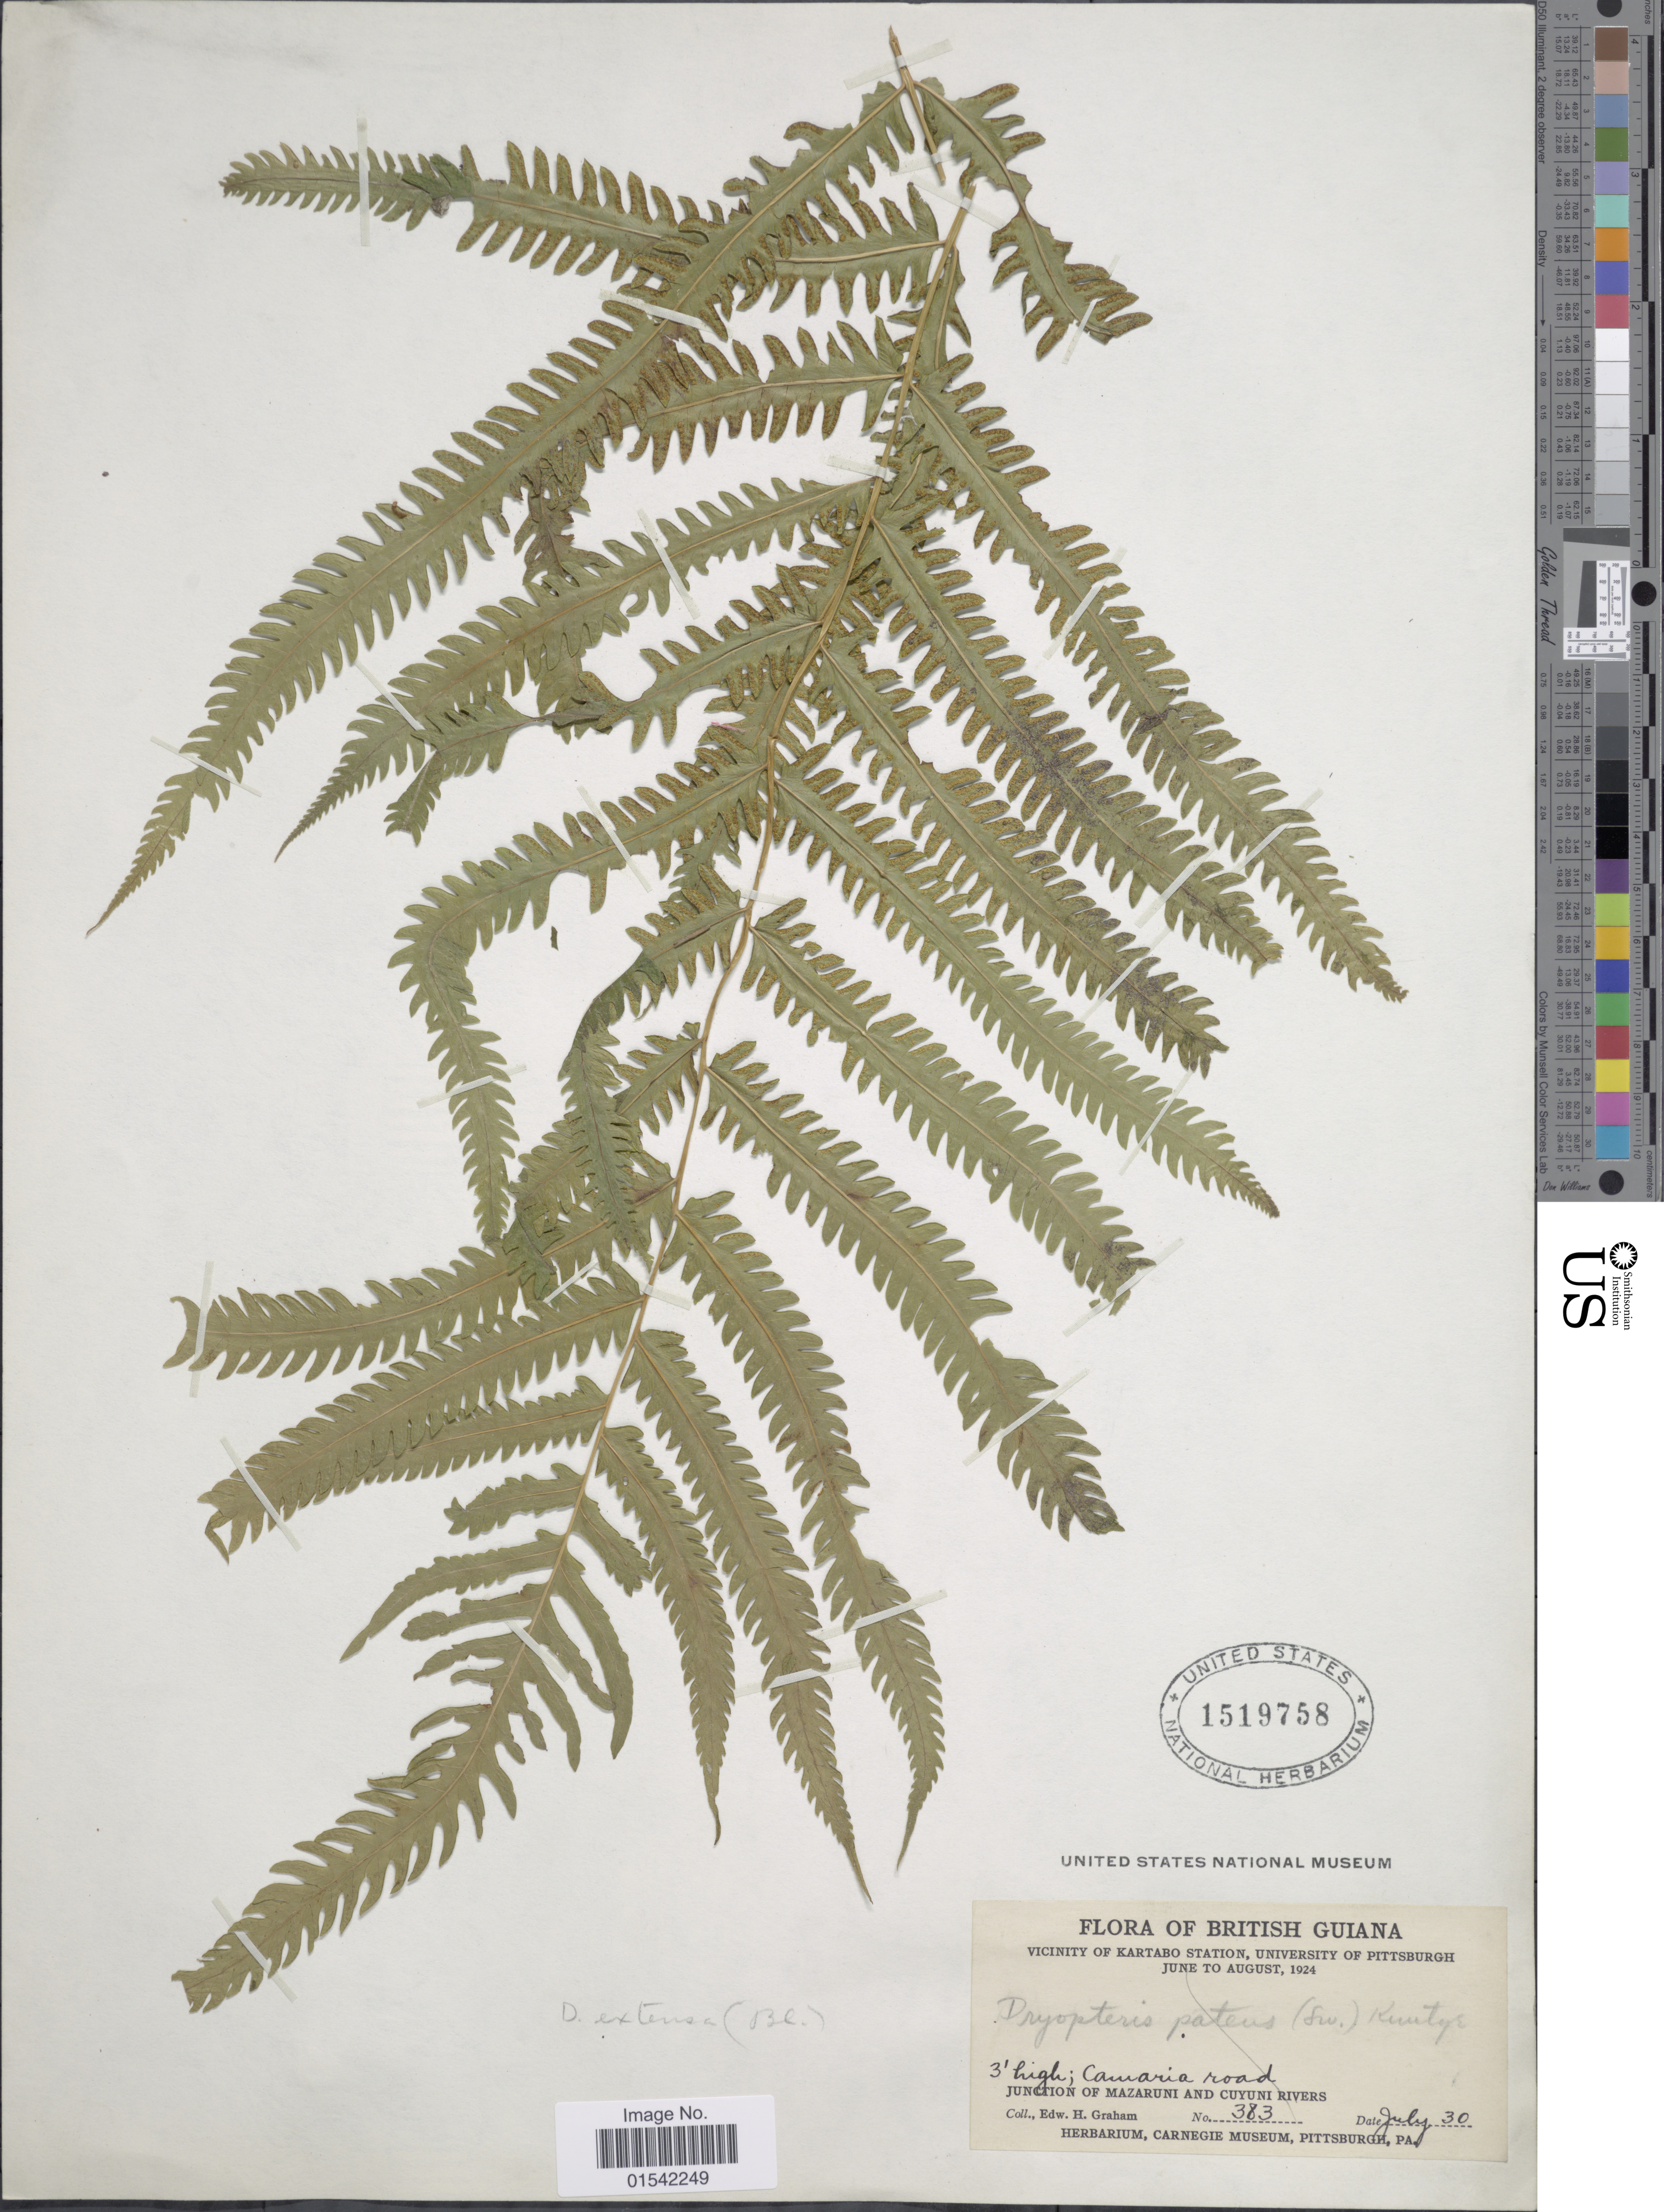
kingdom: Plantae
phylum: Tracheophyta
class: Polypodiopsida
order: Polypodiales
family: Thelypteridaceae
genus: Cyclosorus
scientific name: Cyclosorus opulentus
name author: (Kaulf.) Nakaike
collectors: E. H. Graham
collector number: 383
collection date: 1924-07-30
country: Guyana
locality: British Guiana, Camaria road, Junction of Mazaruni and Cuyuni Rivers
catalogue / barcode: US 1519758